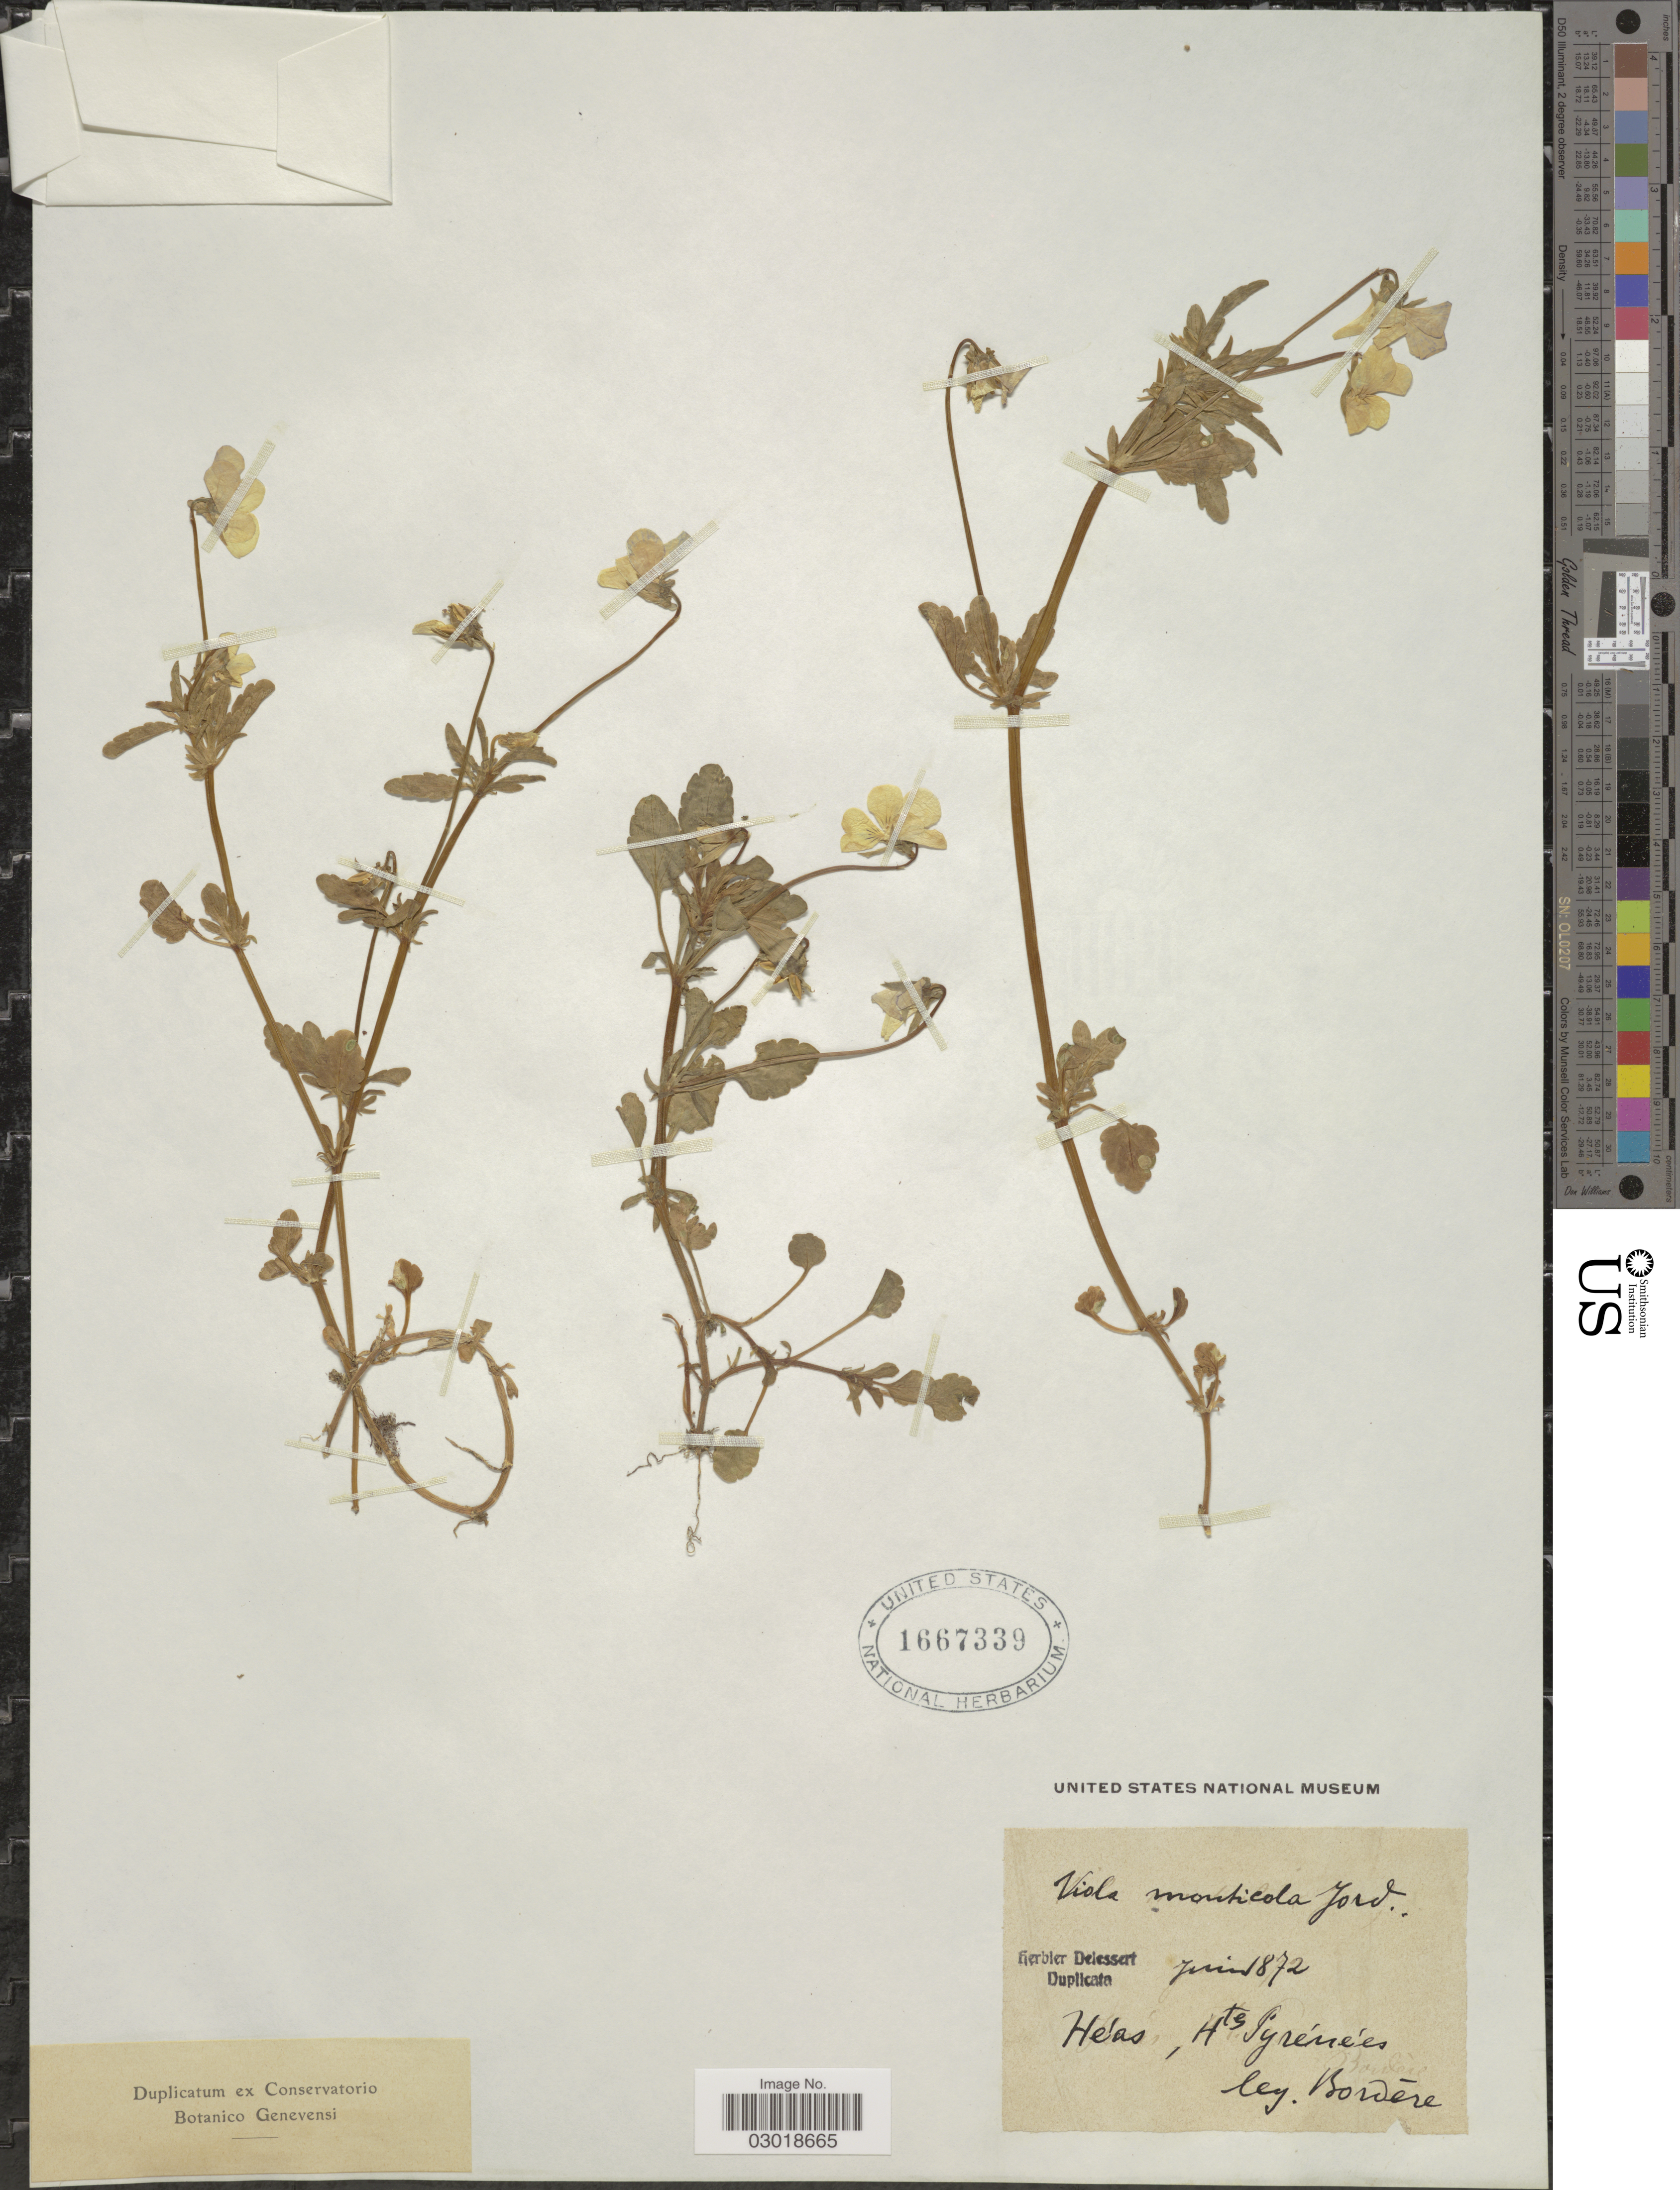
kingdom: Plantae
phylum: Tracheophyta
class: Magnoliopsida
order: Malpighiales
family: Violaceae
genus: Viola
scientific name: Viola monticola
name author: Jord.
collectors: -. Bordère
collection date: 1872-06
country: France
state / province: Occitanie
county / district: Hautes-Pyrénées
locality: He'as, Htes Pyrénées.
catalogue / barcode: US 1667339